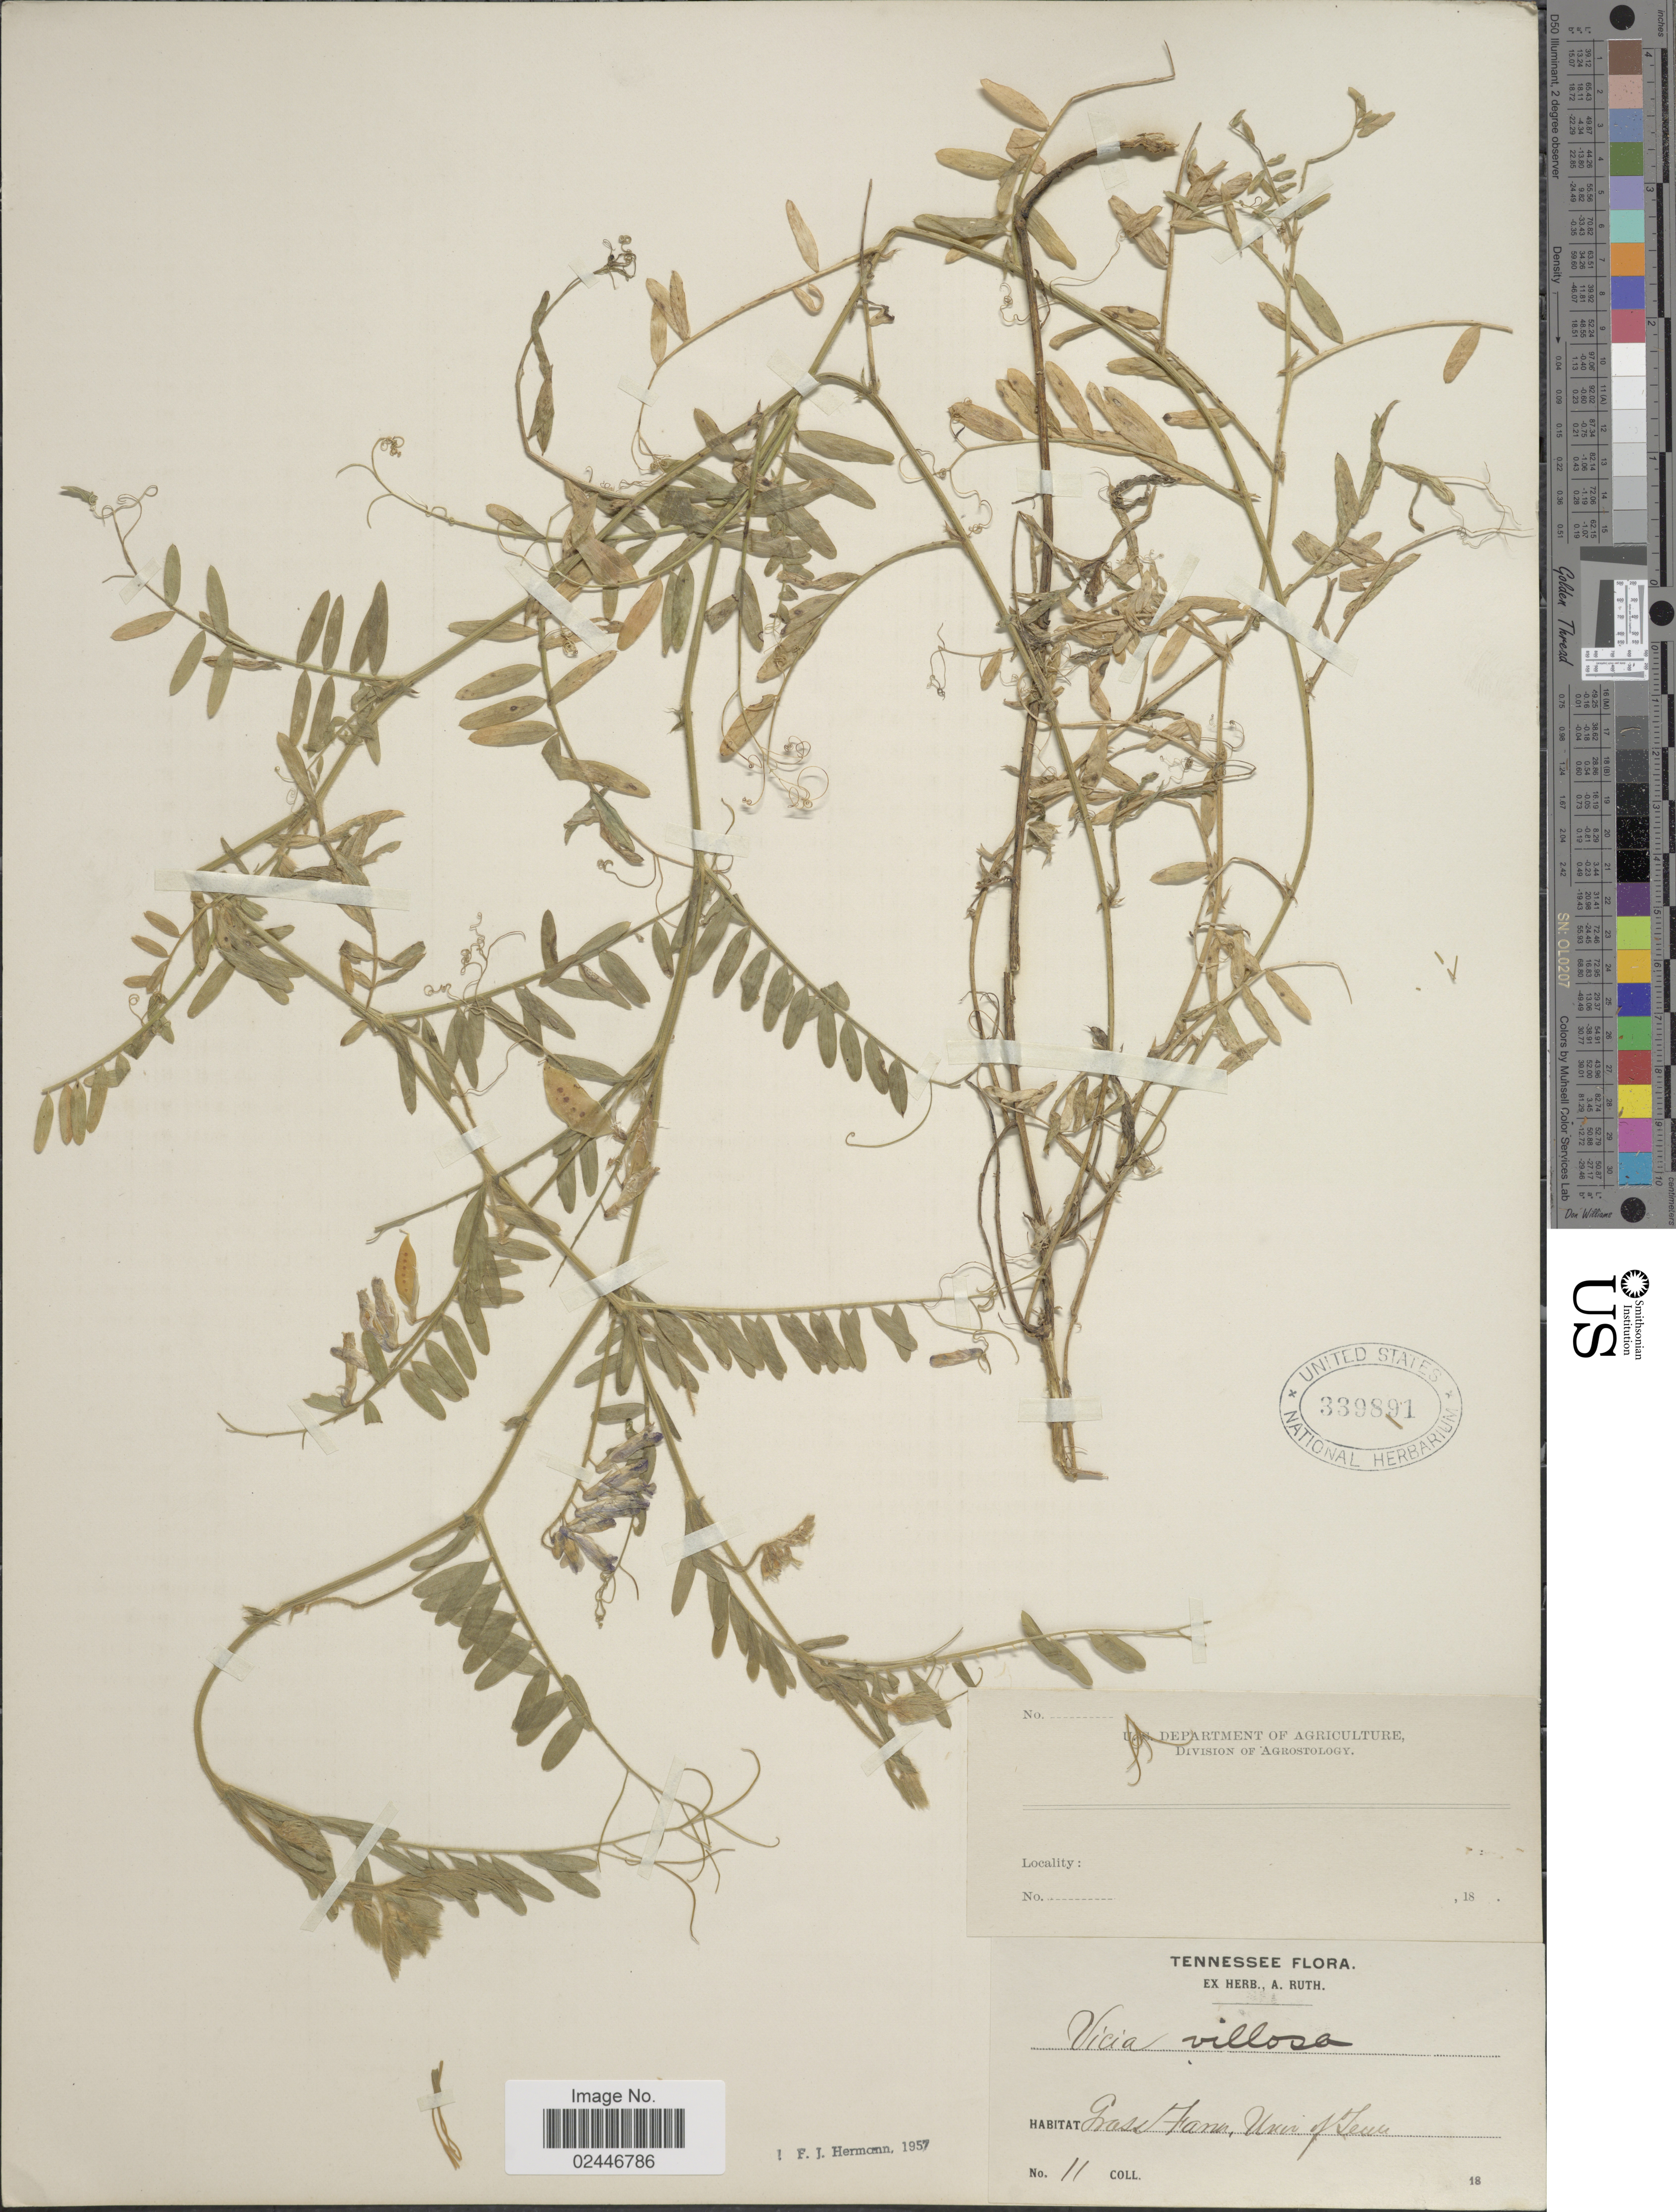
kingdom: Plantae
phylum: Tracheophyta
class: Magnoliopsida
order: Fabales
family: Fabaceae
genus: Vicia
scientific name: Vicia villosa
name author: Roth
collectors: Ex herb. A. Ruth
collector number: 11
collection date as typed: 18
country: United States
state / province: Tennessee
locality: Grass Farm, Univ of Tenn.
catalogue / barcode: US 339891